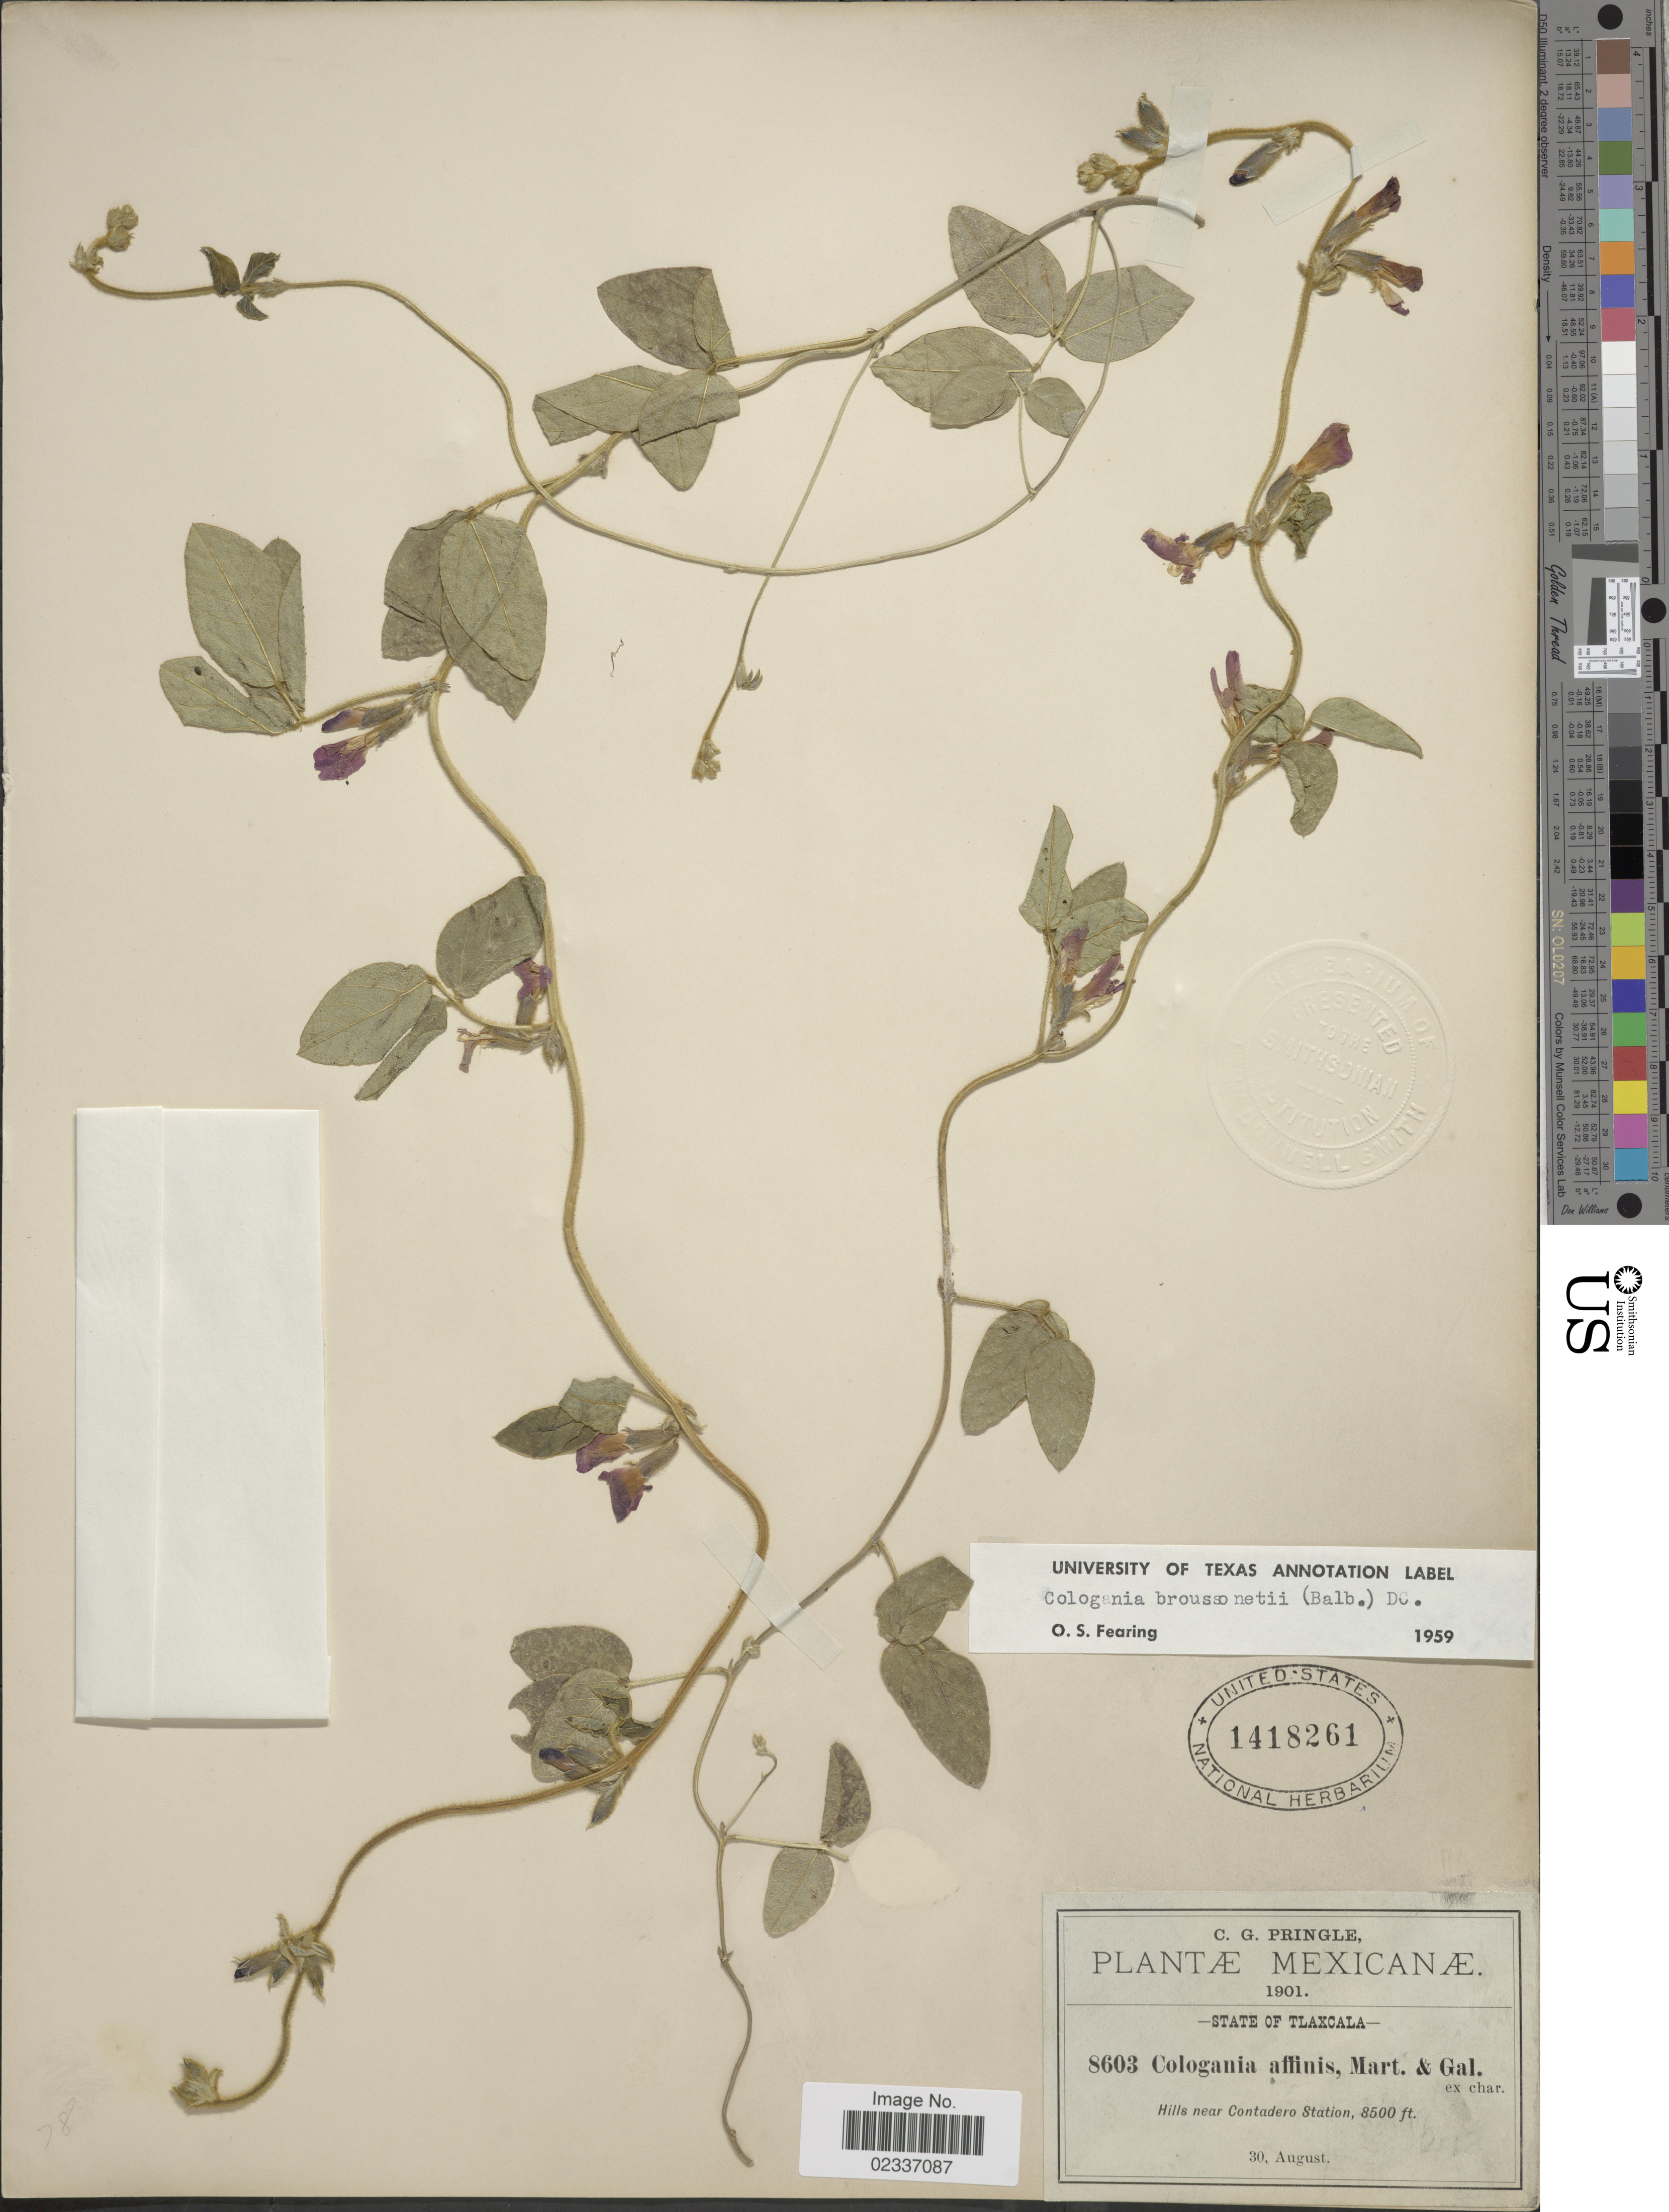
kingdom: Plantae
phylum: Tracheophyta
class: Magnoliopsida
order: Fabales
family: Fabaceae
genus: Cologania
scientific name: Cologania broussonetii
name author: (Balb.) DC.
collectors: C. G. Pringle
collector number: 8603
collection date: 1901-08-30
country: Mexico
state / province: Tlaxcala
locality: Hills near Contadero Station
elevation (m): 2591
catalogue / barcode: US 1418261